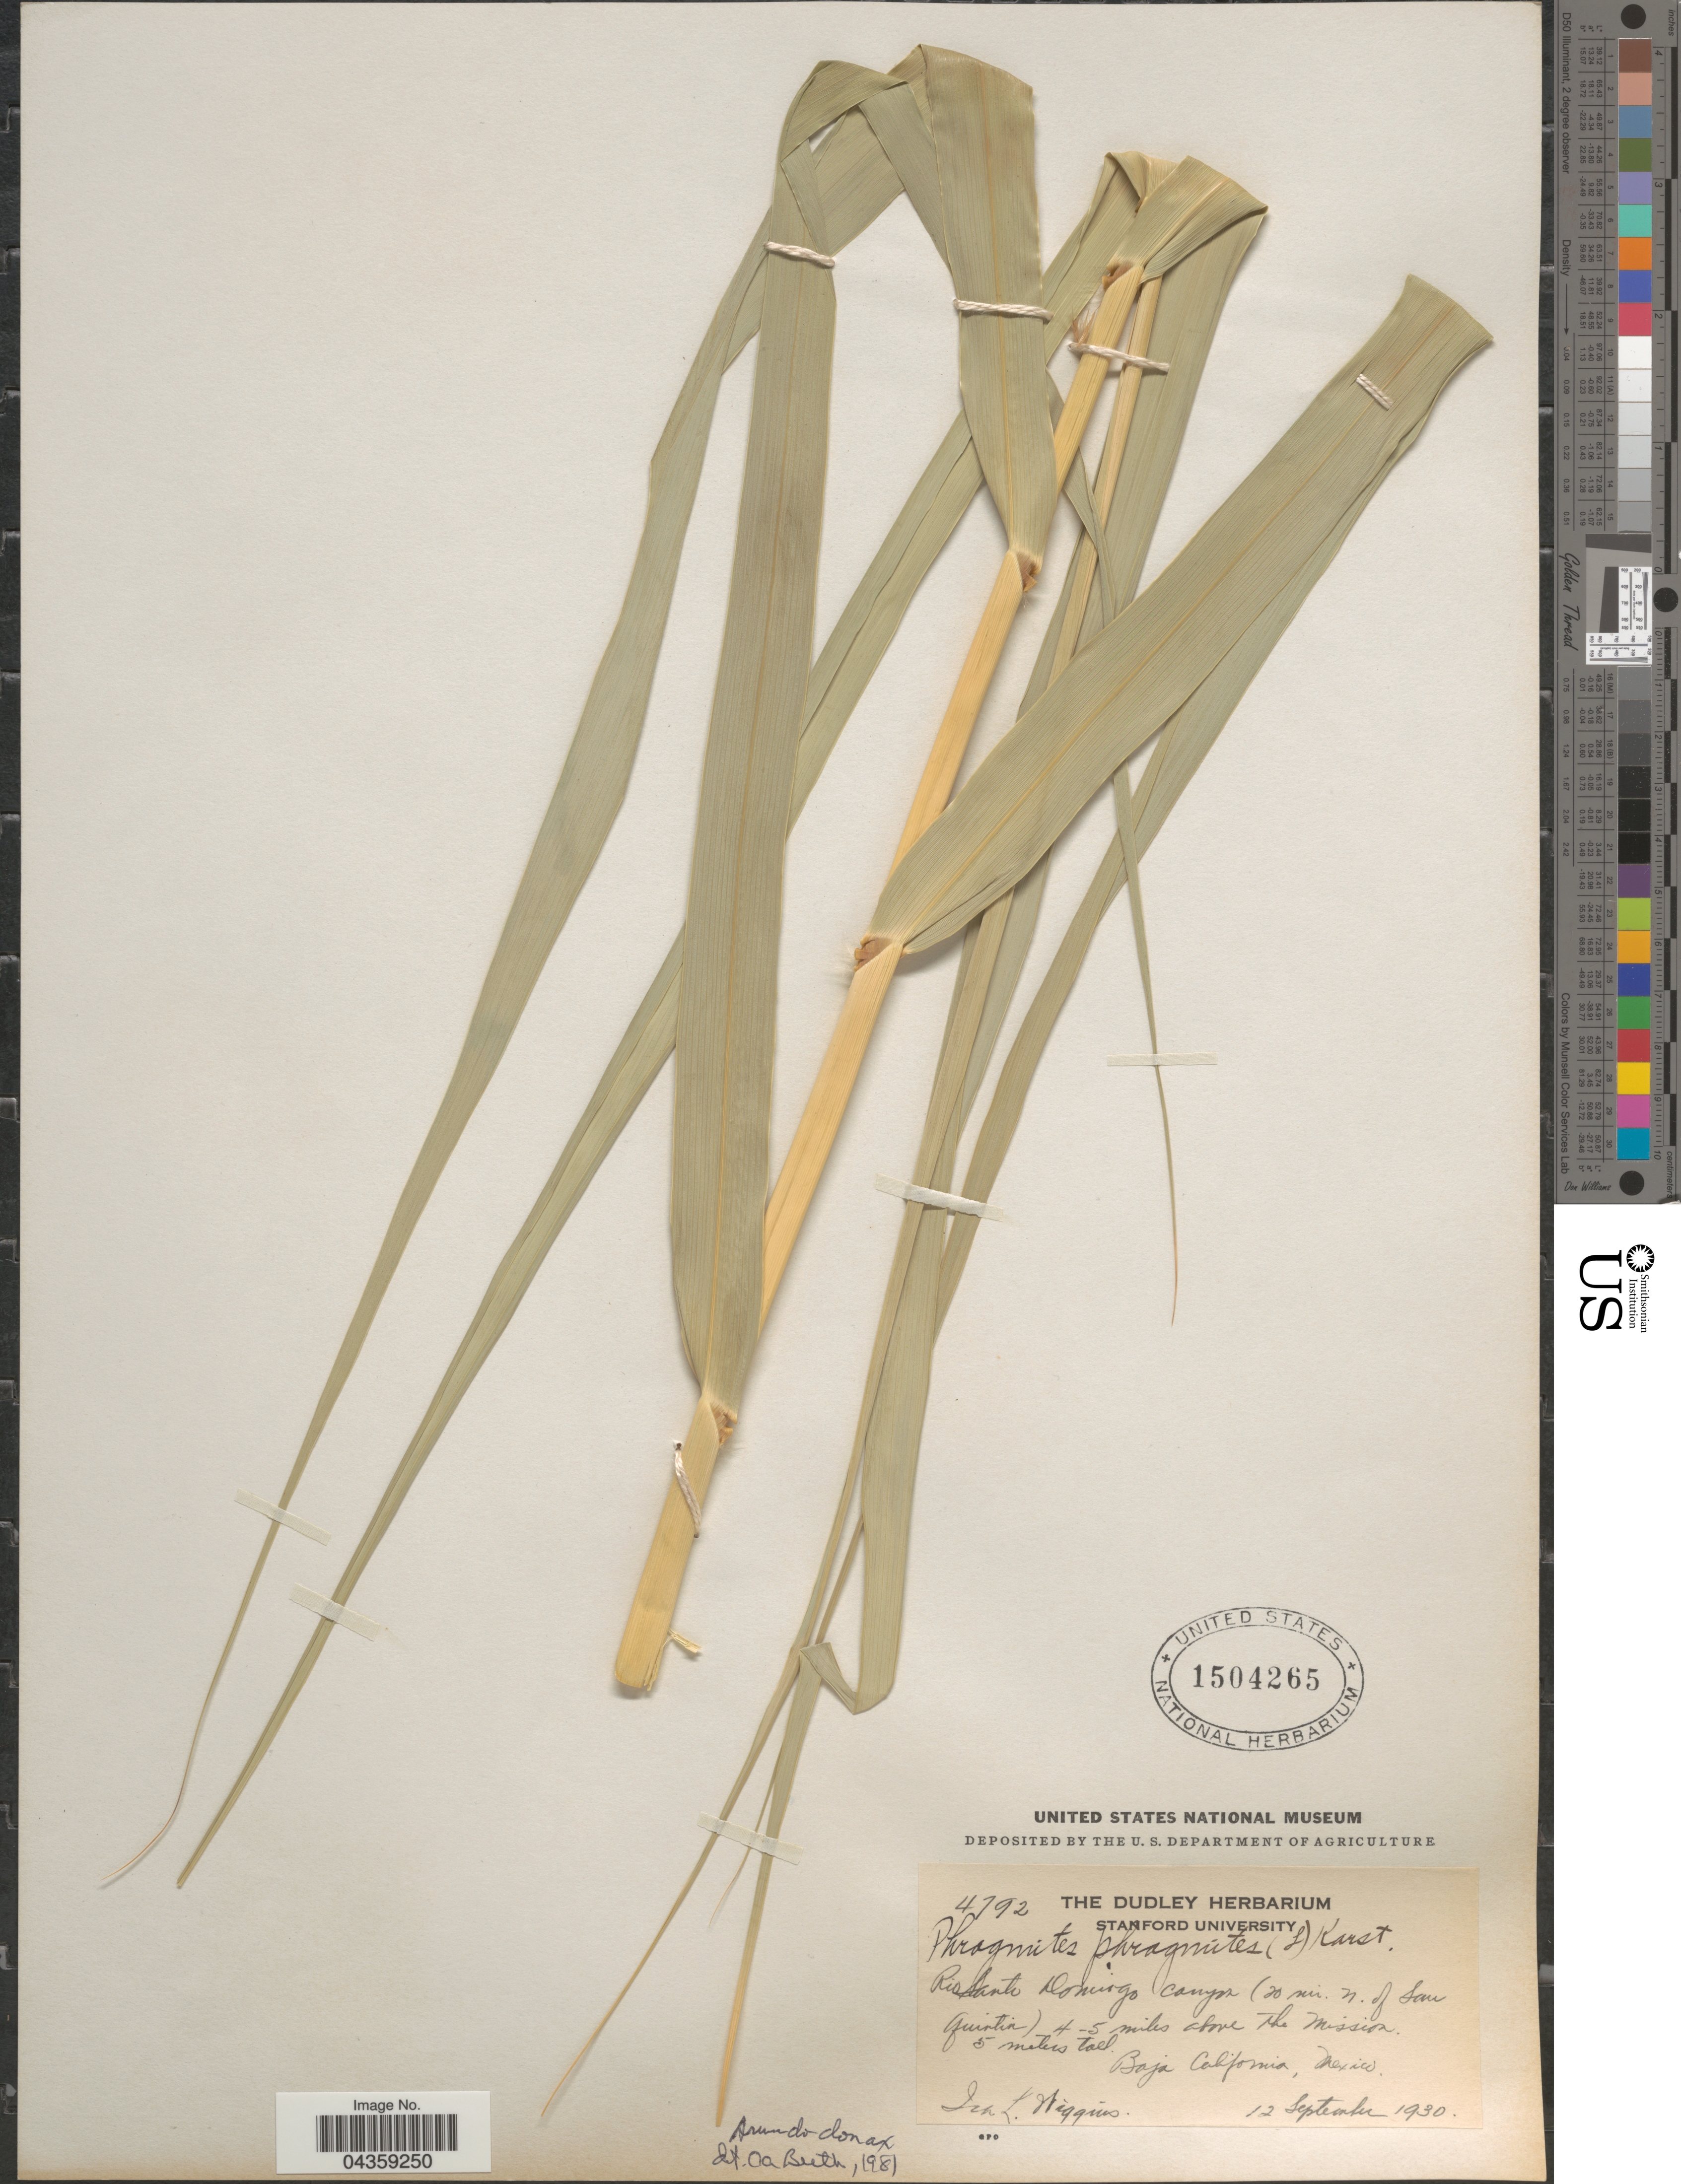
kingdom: Plantae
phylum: Tracheophyta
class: Liliopsida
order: Poales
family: Poaceae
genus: Arundo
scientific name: Arundo donax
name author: L.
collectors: I. L. Wiggins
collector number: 4792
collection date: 1930-09-12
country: Mexico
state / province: Baja California Norte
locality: Rio Santo Domingo canyon (20 mi. n. of San Quintin), 4-5 miles above the Mission.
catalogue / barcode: US 1504265